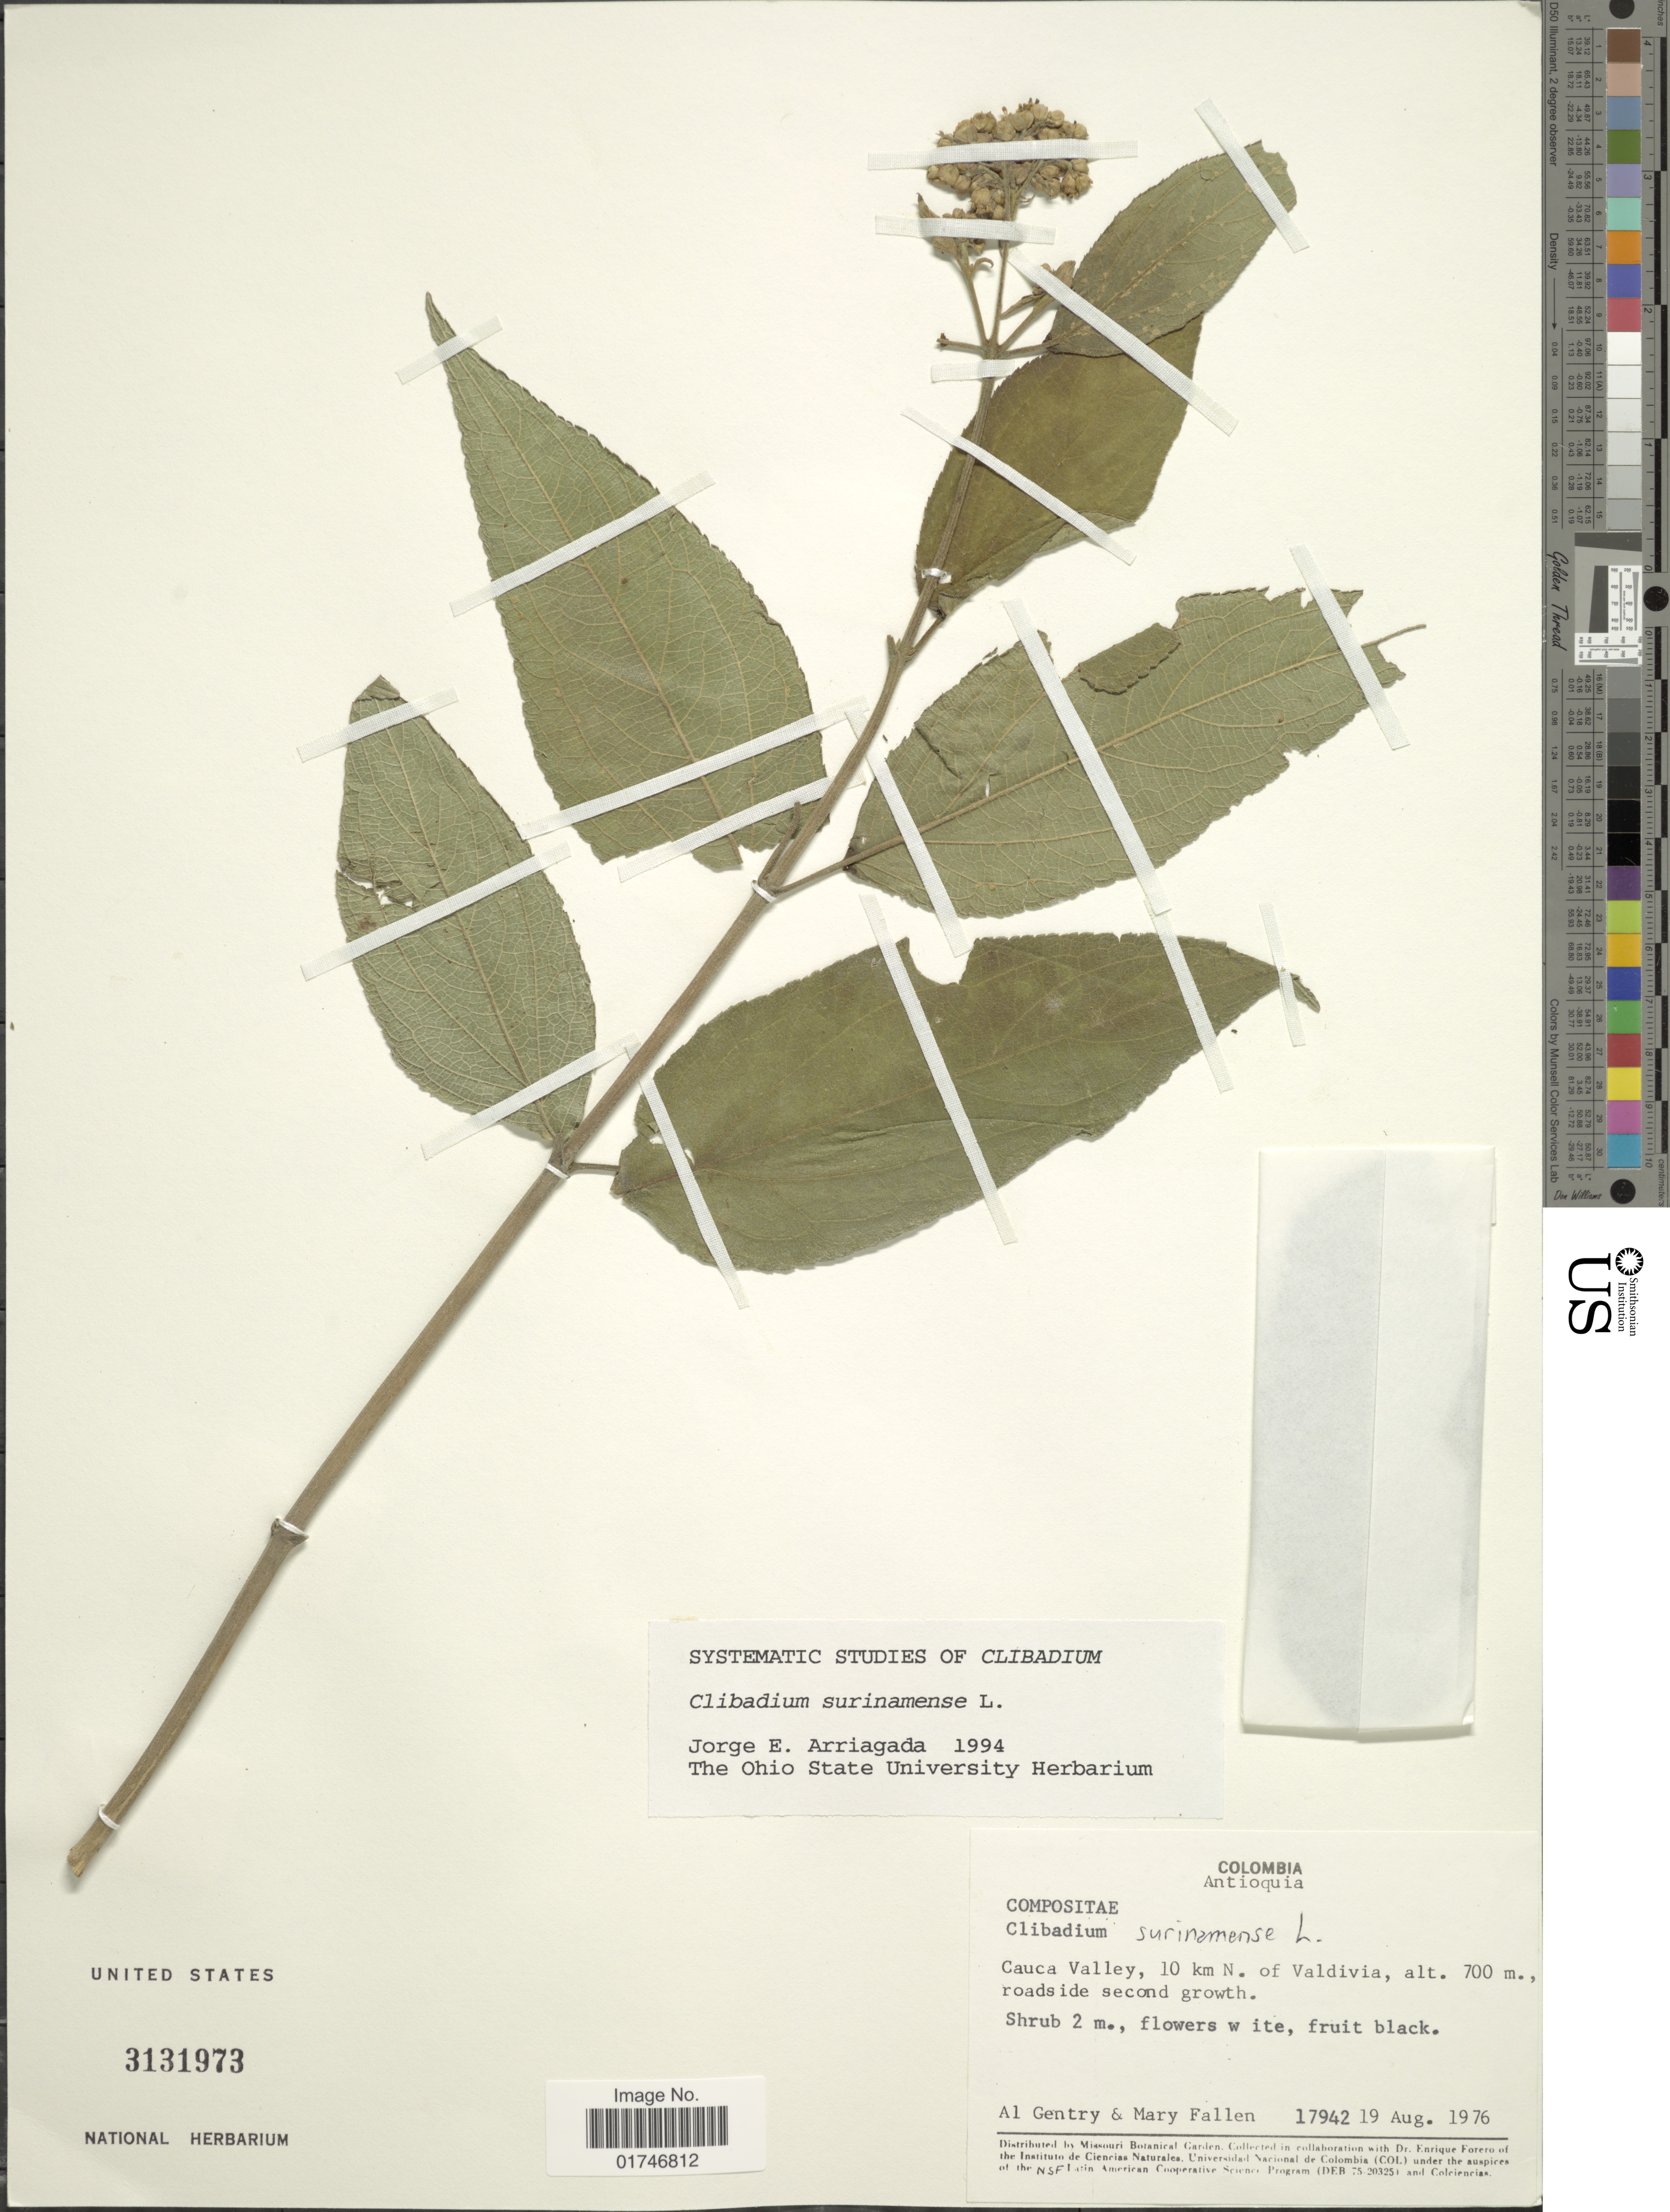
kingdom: Plantae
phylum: Tracheophyta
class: Magnoliopsida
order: Asterales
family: Asteraceae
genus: Clibadium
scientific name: Clibadium surinamense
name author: L.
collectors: A. H. Gentry & M. Fallen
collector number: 17942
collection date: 1976-08-19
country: Colombia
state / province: Antioquia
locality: Cauca Valley, 10 km N. of Valdivia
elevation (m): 700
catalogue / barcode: US 3131973